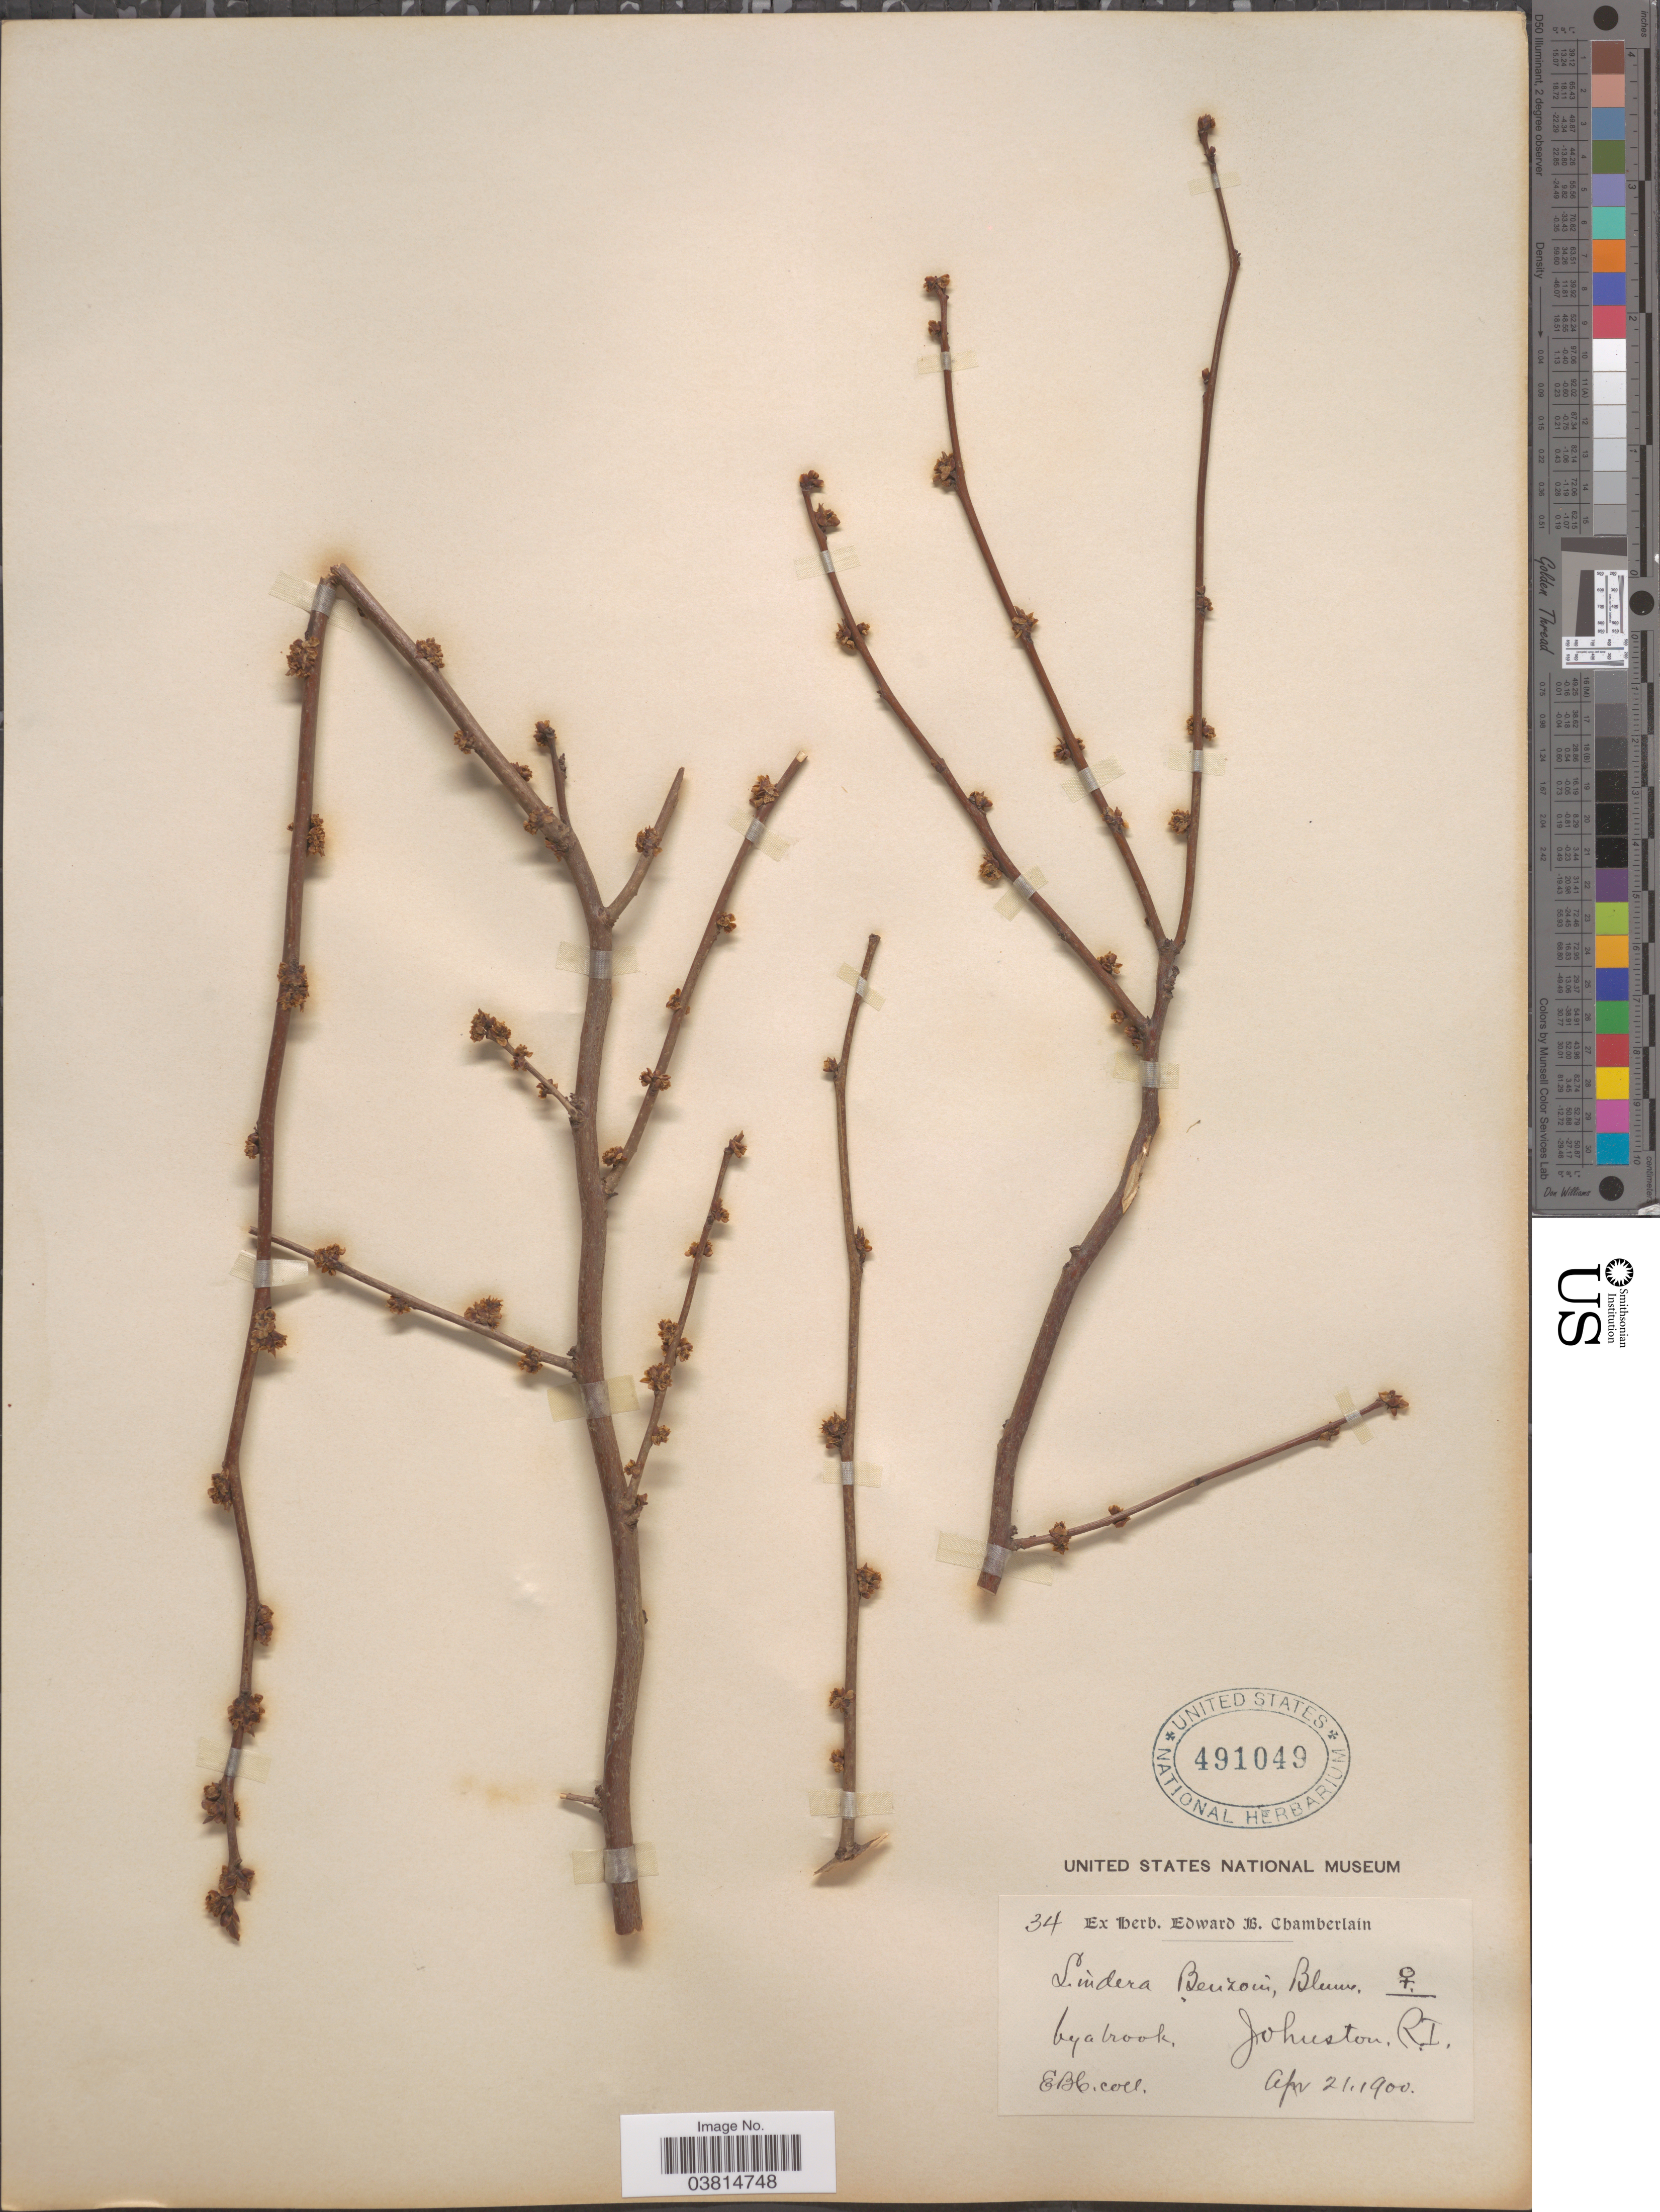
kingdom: Plantae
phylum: Tracheophyta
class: Magnoliopsida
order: Laurales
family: Lauraceae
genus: Lindera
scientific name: Lindera aestivalis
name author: Blume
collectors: E. Chamberlain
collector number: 34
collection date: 1900-04-21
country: United States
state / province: Rhode Island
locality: Johnston.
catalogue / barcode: US 491049